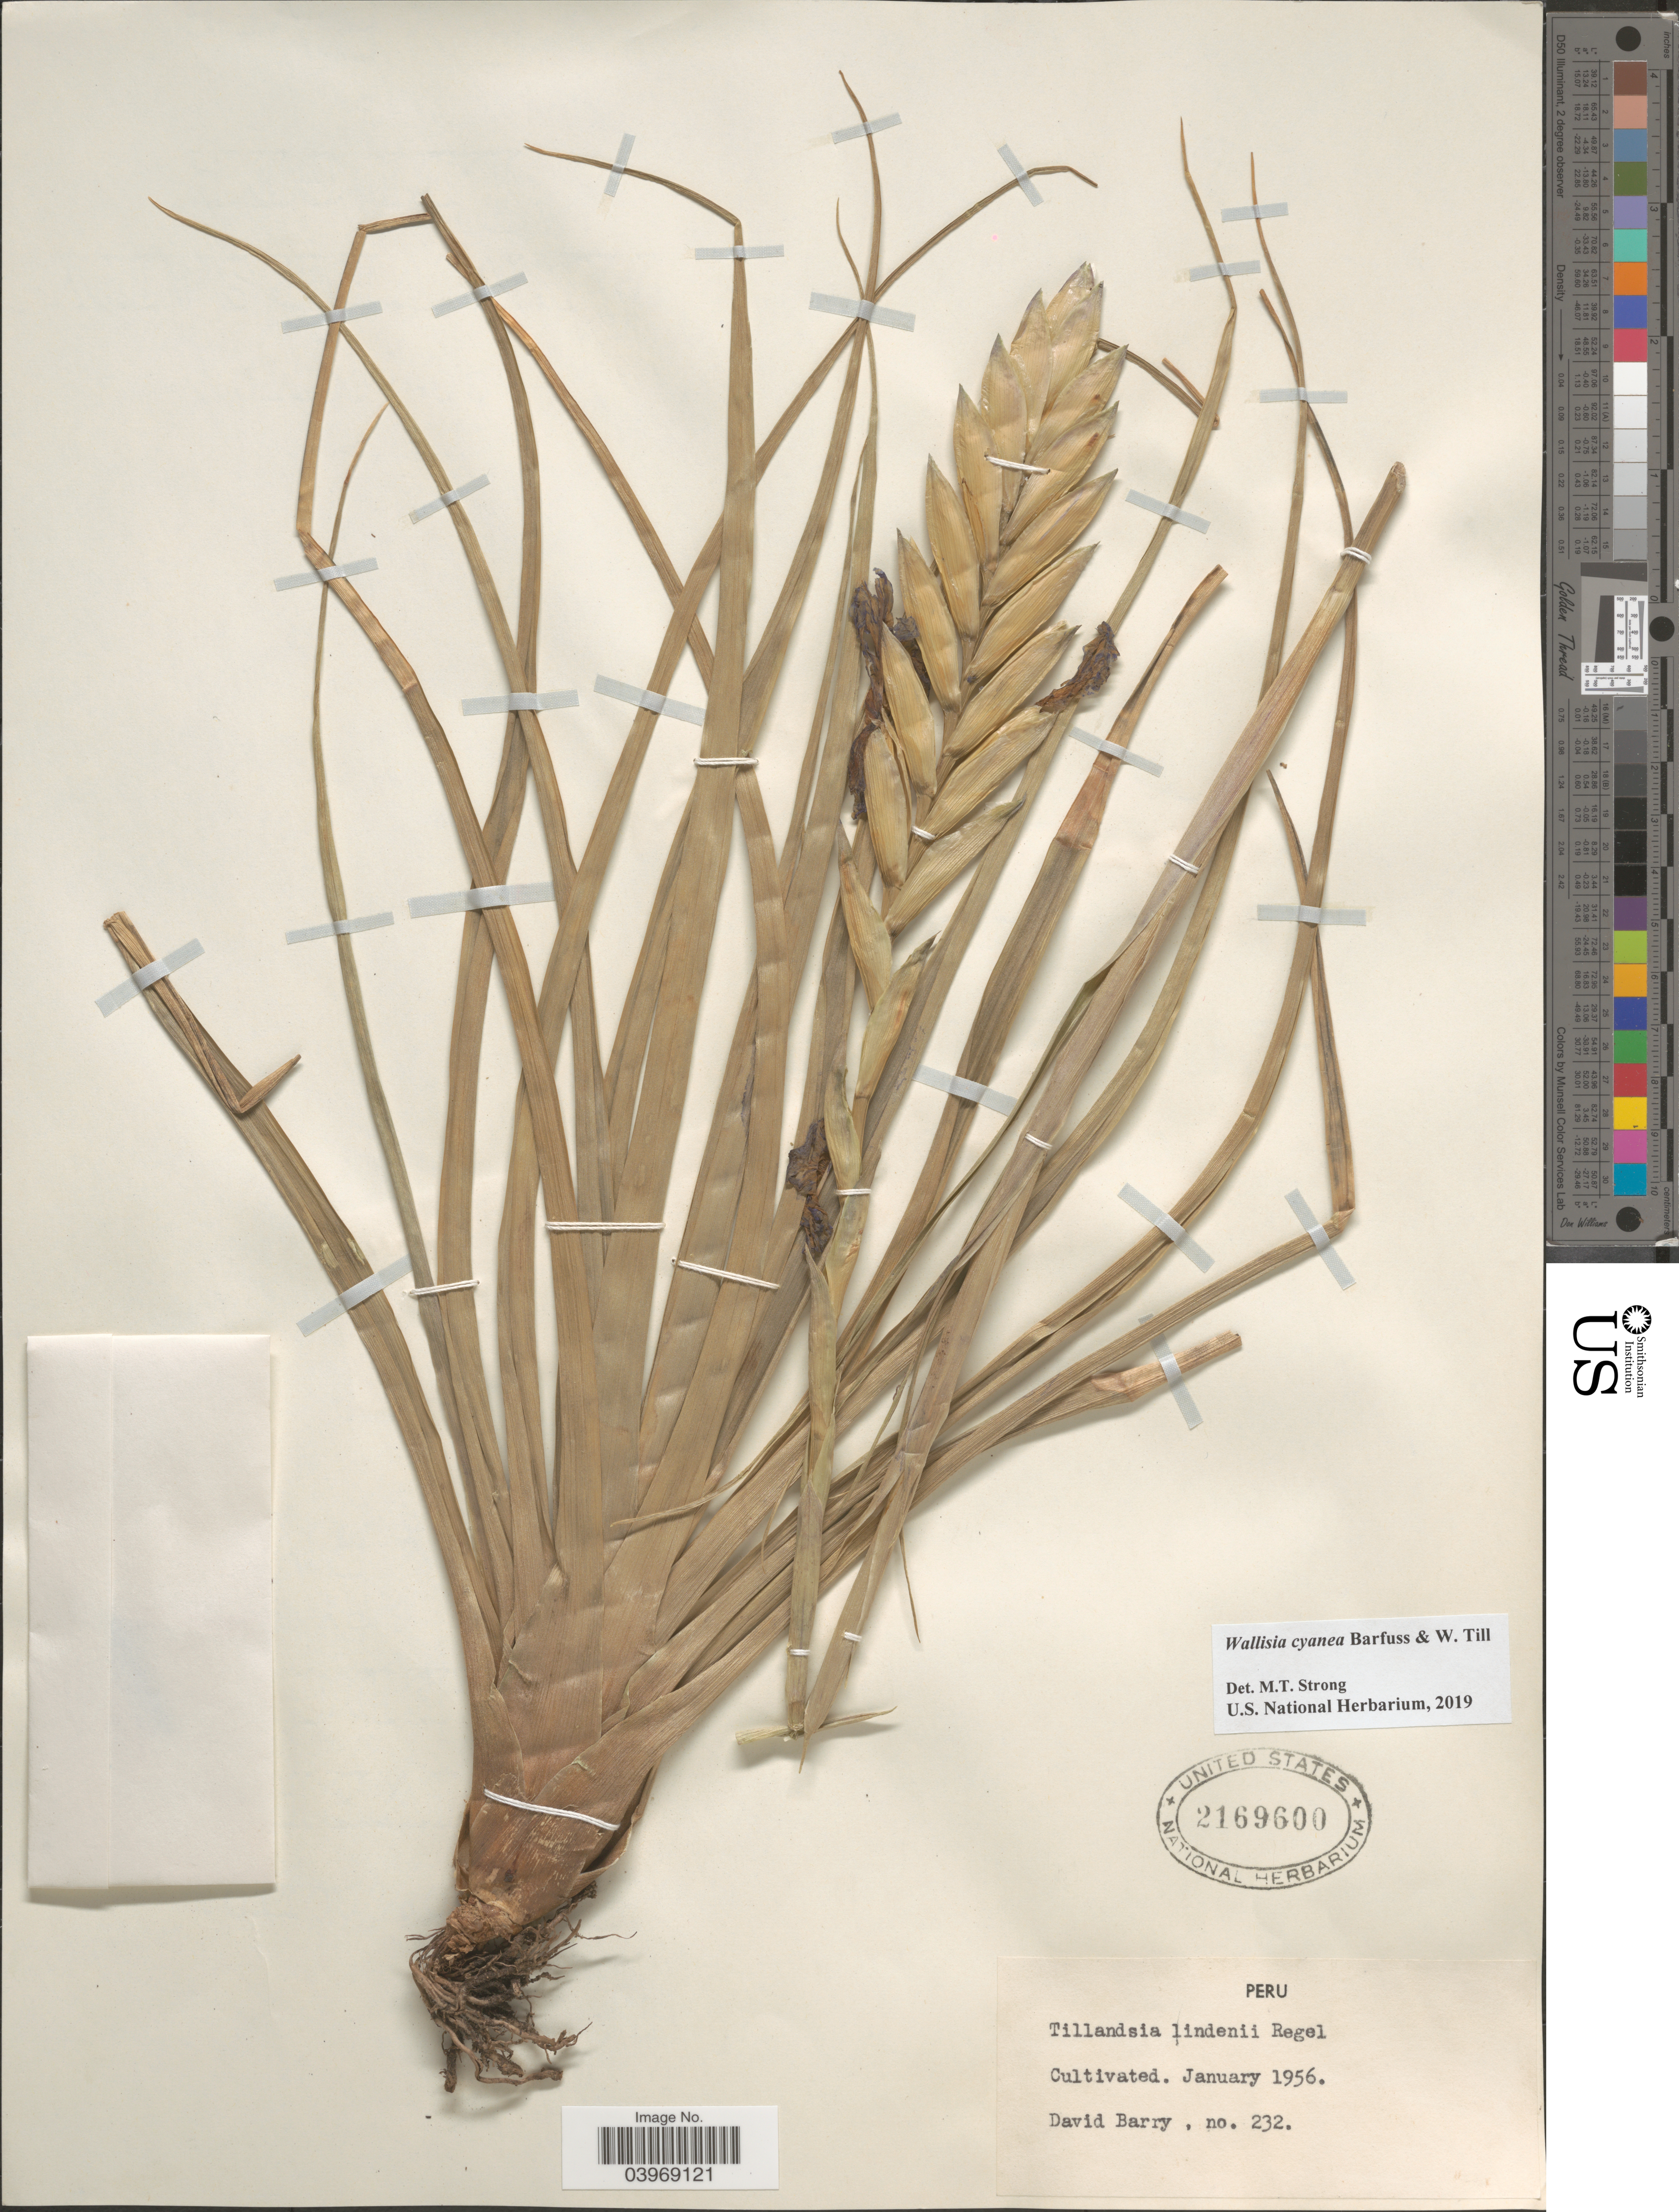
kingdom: Plantae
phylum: Tracheophyta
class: Liliopsida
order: Poales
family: Bromeliaceae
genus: Wallisia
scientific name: Wallisia cyanea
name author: Barfuss & W. Till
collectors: D. Barry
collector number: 232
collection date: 1956-01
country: Peru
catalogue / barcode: US 2169600